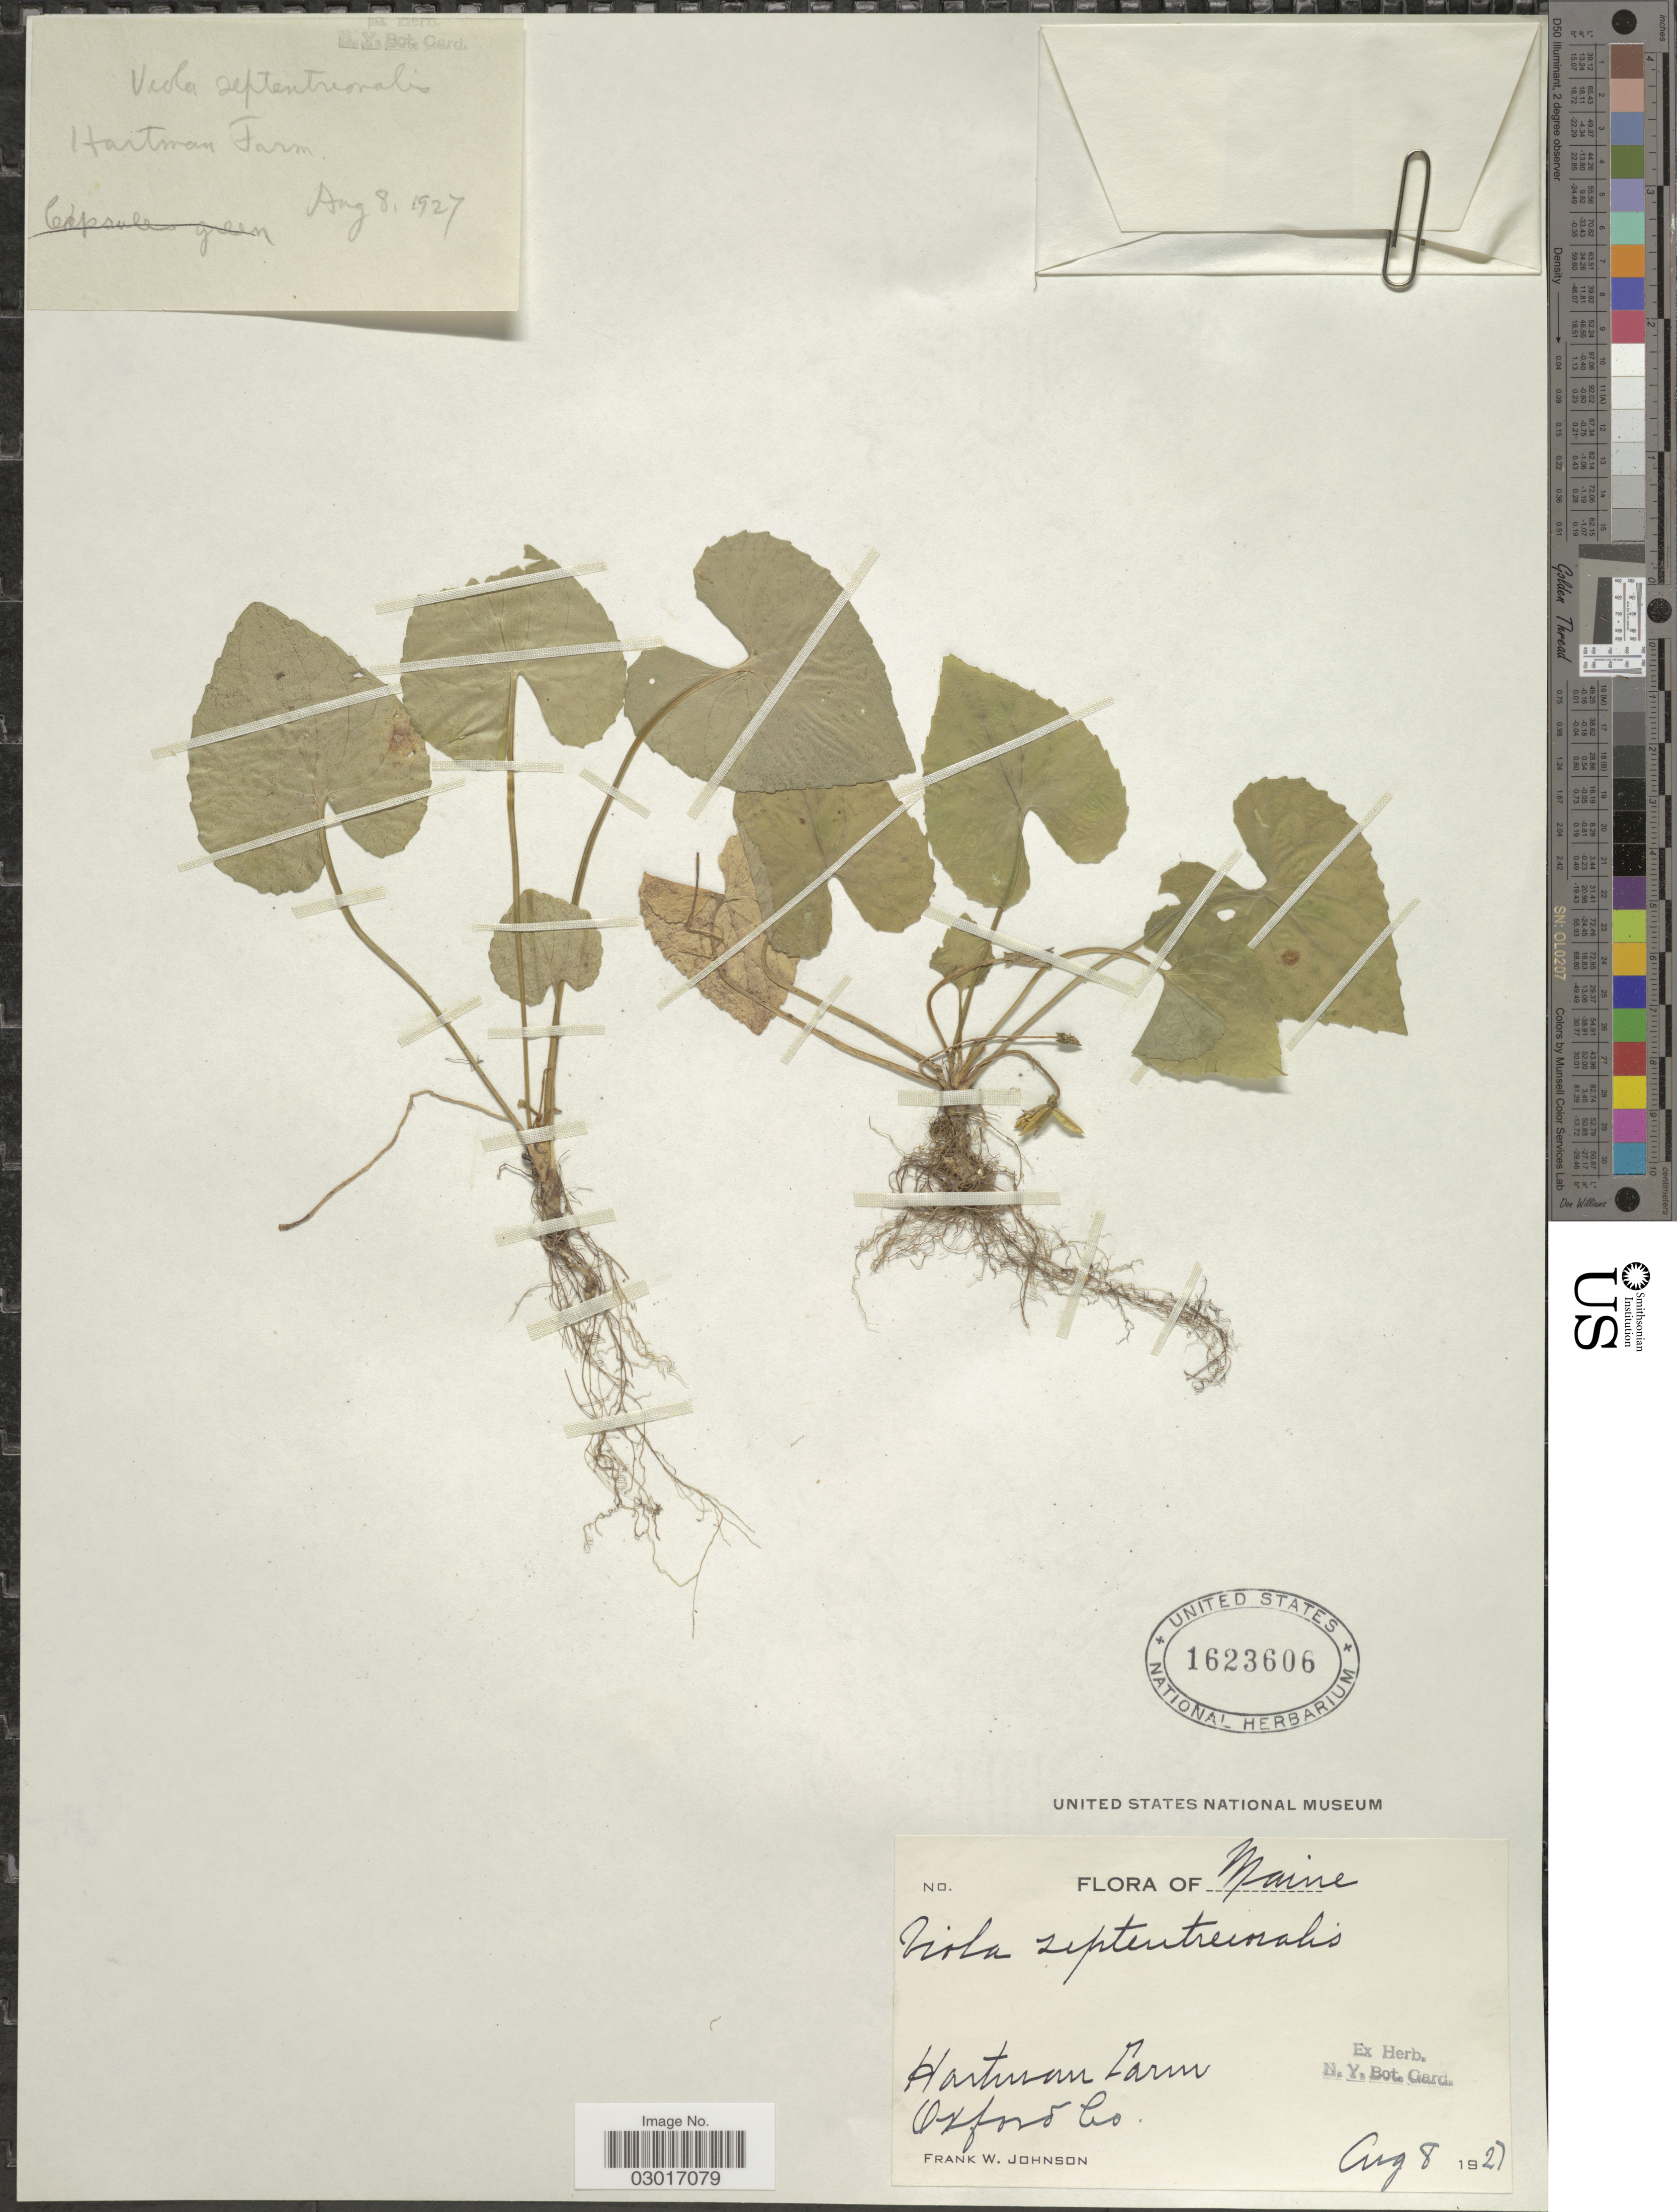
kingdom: Plantae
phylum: Tracheophyta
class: Magnoliopsida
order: Malpighiales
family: Violaceae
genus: Viola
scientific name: Viola sororia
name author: Willd.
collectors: F. W. Johnson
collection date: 1927-08-08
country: United States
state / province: Maine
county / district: Oxford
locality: Hartman Farm. Oxford Co.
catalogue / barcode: US 1623606